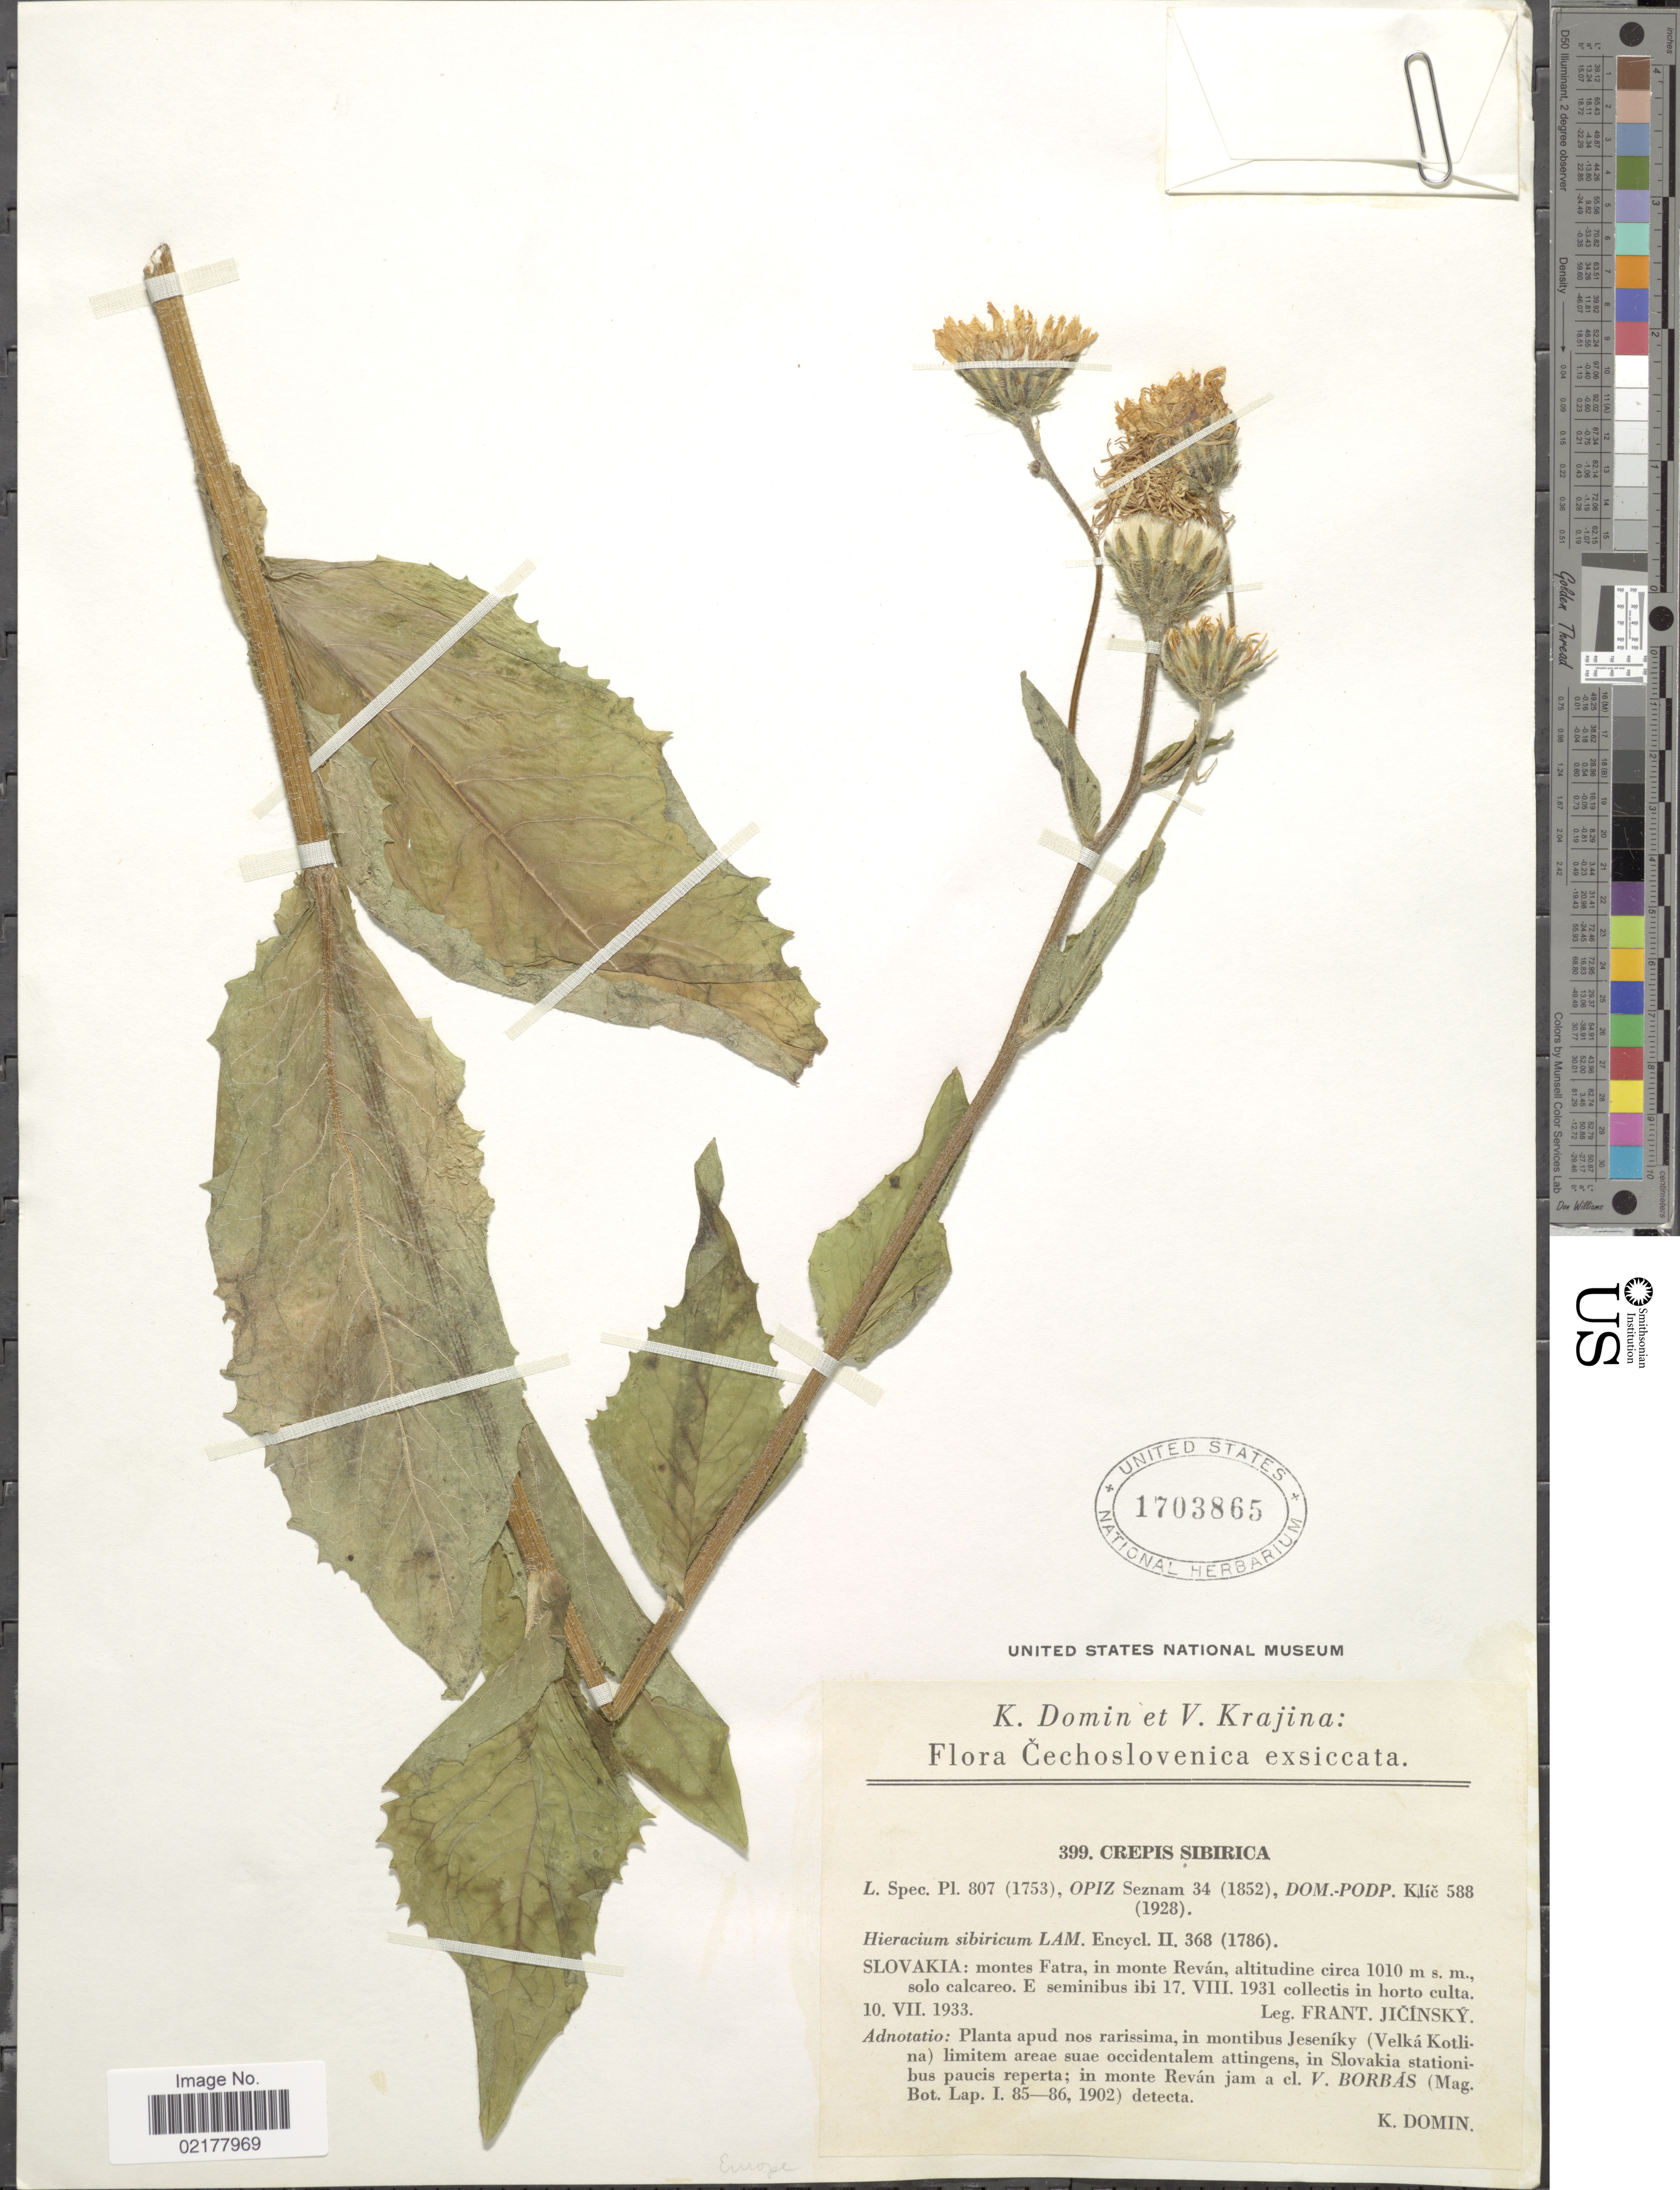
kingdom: Plantae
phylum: Tracheophyta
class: Magnoliopsida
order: Asterales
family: Asteraceae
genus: Crepis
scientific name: Crepis sibirica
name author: L.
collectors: B. Jicinsky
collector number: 399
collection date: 1931-08-17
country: Slovakia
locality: Cechoslovenica. montes Fatra, in monte Reván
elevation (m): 1010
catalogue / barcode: US 1703865